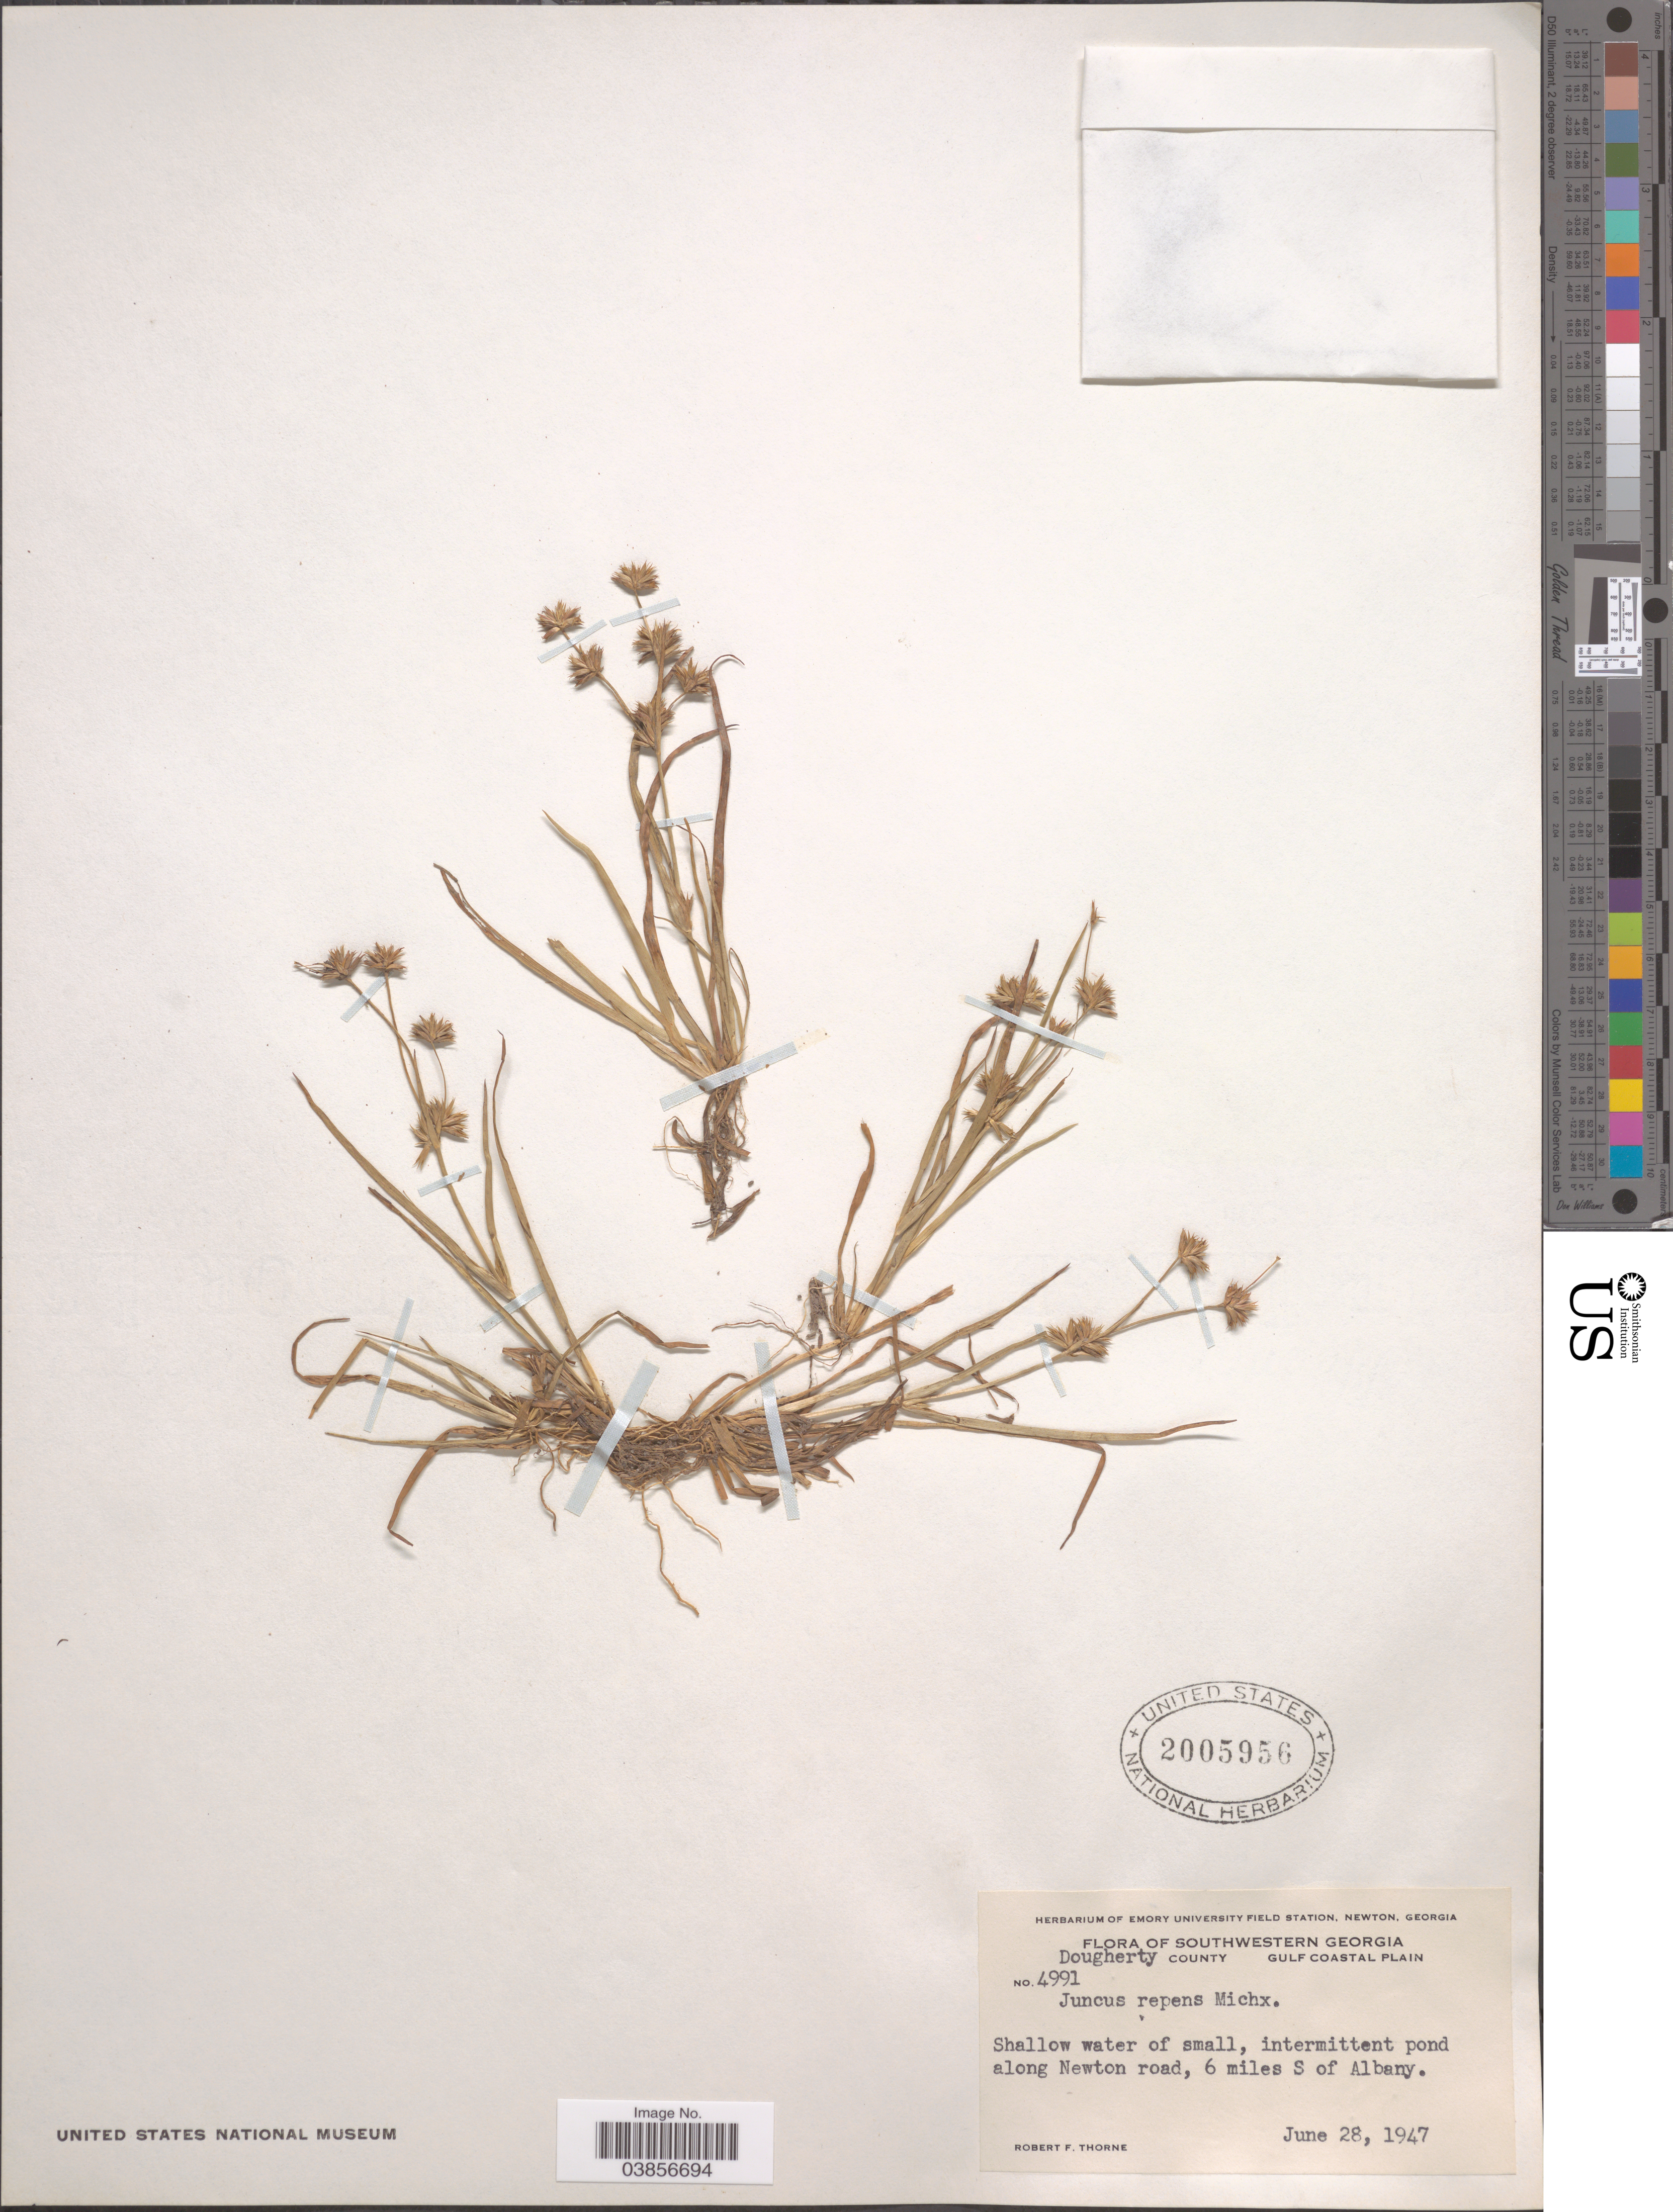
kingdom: Plantae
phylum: Tracheophyta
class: Liliopsida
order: Poales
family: Juncaceae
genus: Juncus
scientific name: Juncus repens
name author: Michx.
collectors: R. F. Thorne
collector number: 4991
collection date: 1947-06-28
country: United States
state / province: Georgia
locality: Southwestern Georgia. Dougherty County, Gulf Coastal Plain. Along Newton road, 6 miles S of Albany.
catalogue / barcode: US 2005956